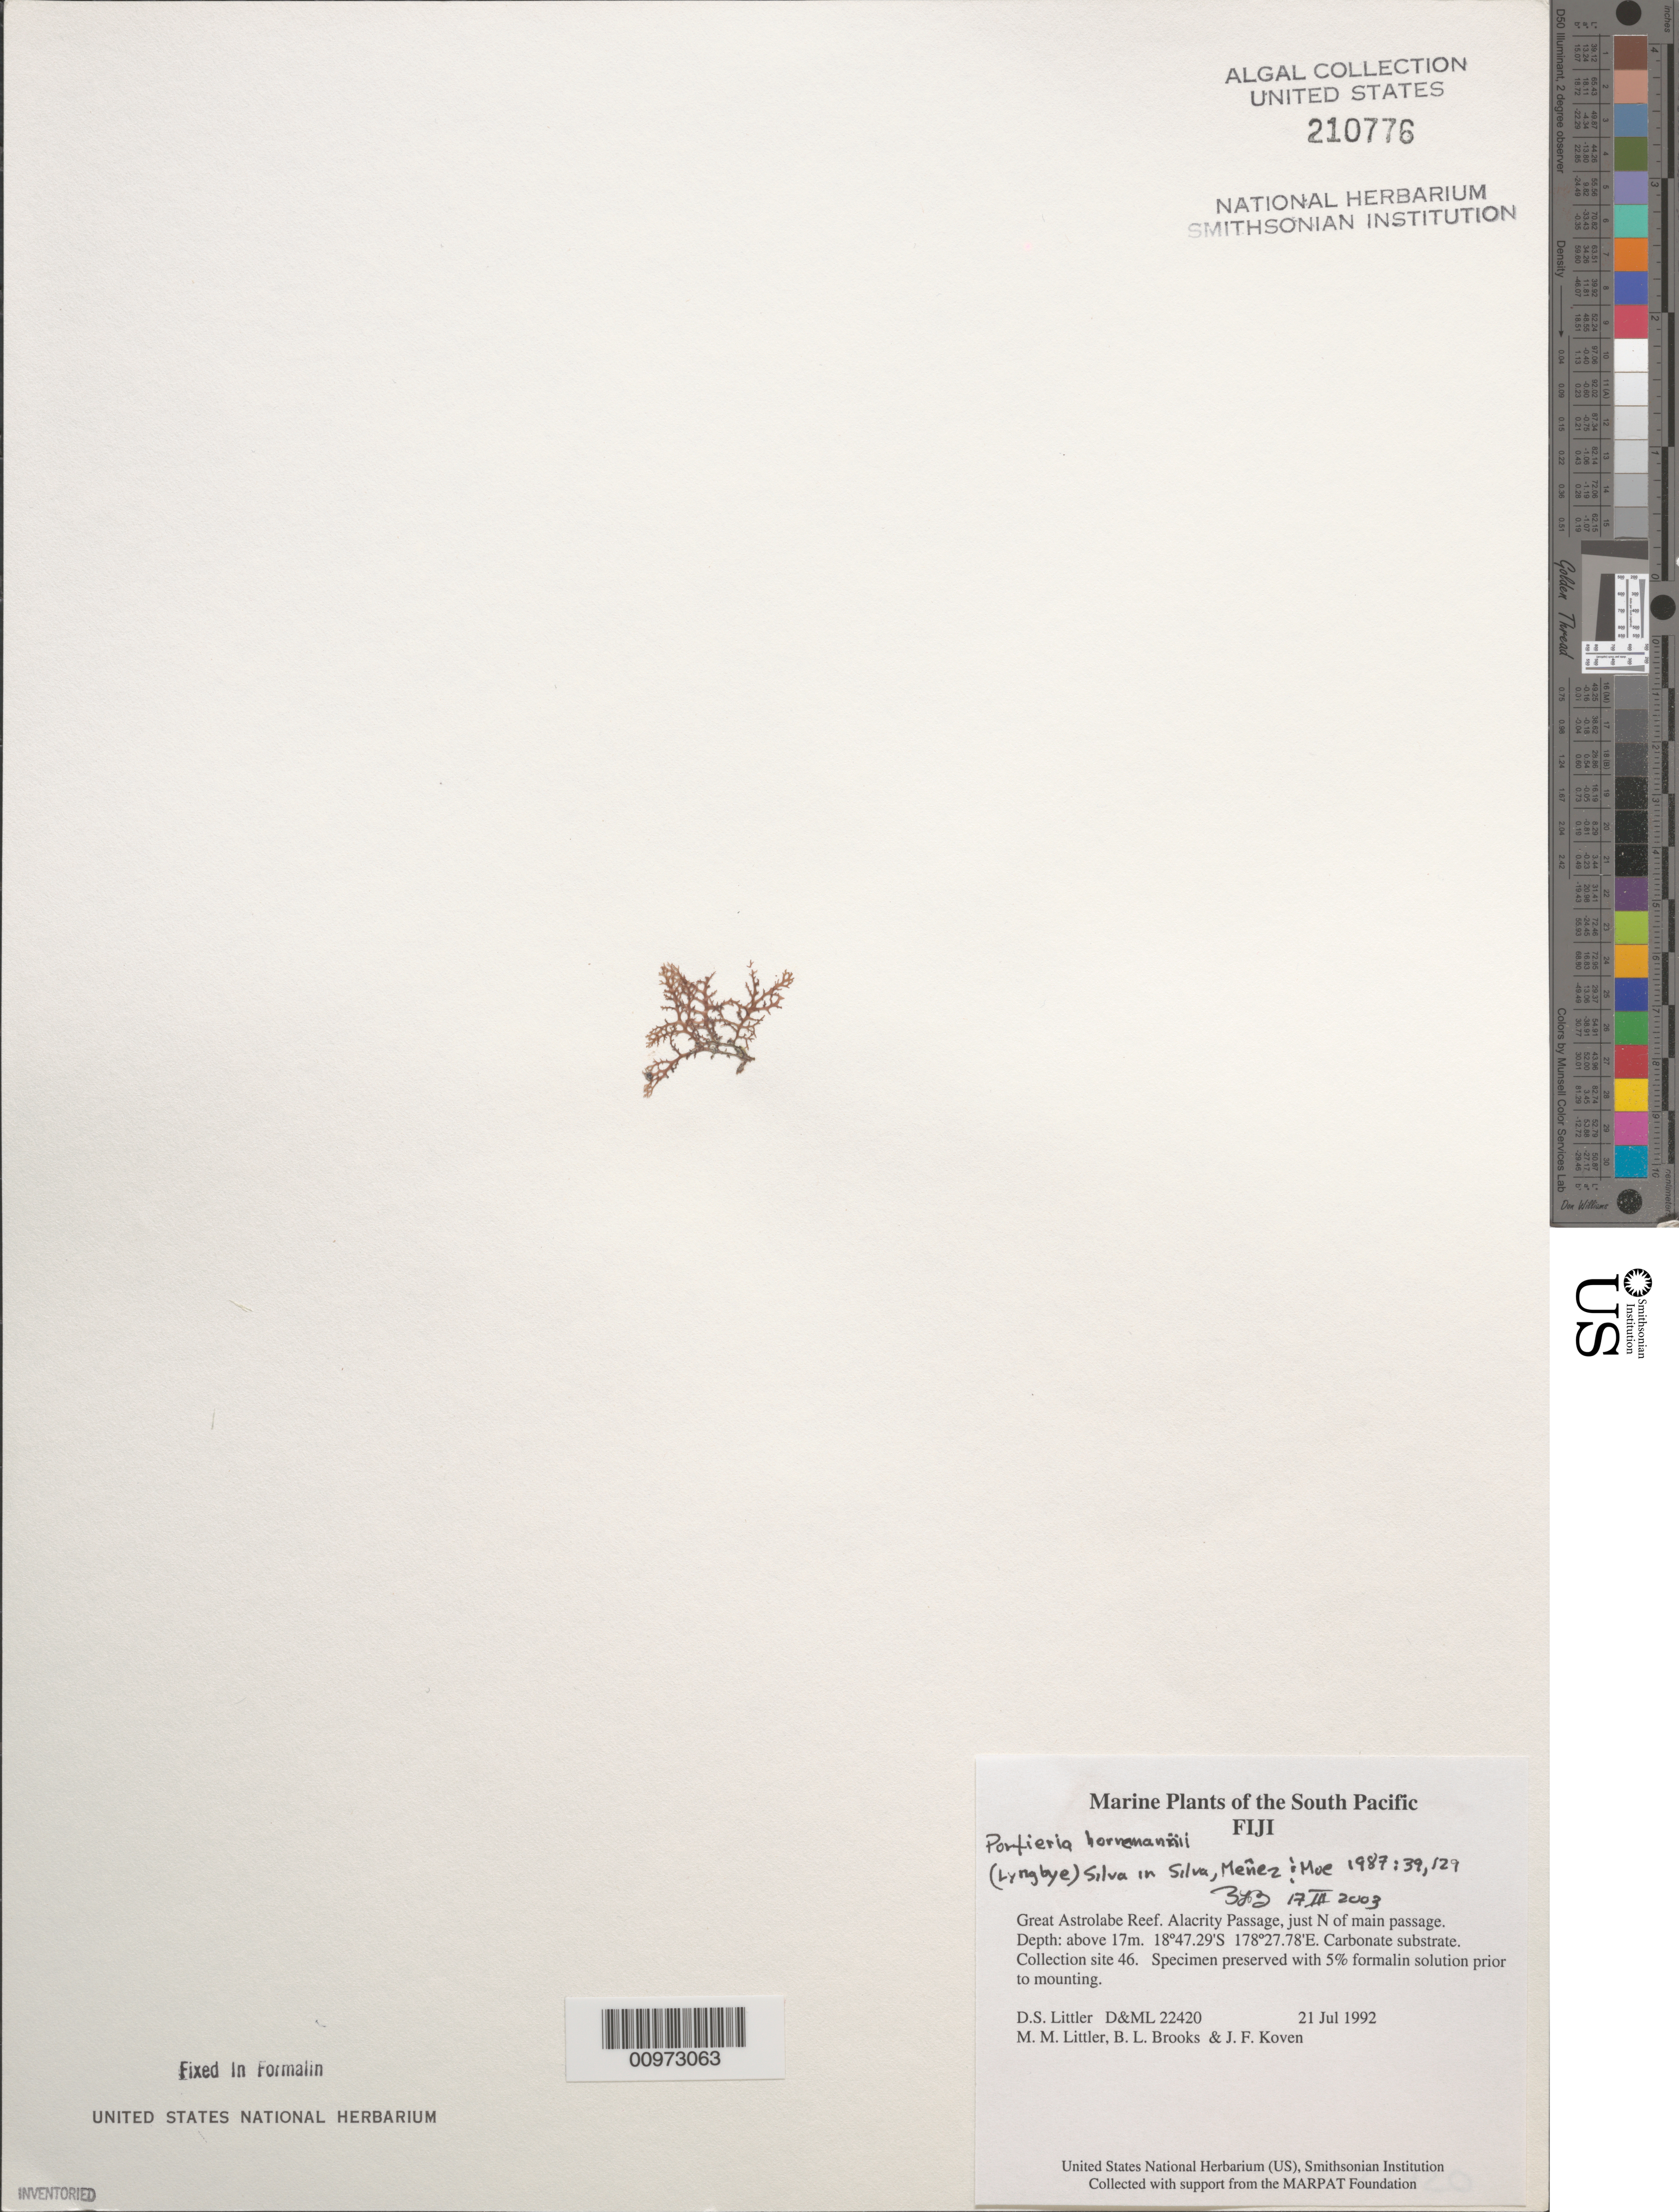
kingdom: Plantae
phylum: Rhodophyta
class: Florideophyceae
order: Gigartinales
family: Rhizophyllidaceae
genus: Portieria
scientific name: Portieria hornemannii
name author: (Lyngbye) P.C. Silva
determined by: Brooks, B. L., (BOT), Smithsonian Institution - National Museum of Natural History (UNITED STATES)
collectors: D. S. Littler, M. M. Littler, B. Brooks & J. Koven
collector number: D&ML 22420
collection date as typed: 21 Jul 1992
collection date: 1992-07-21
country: Fiji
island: Great Astrolabe Reef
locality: Great Astrolabe Reef, Alacrity Passage, just north of main passage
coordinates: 18 47.29'S, 178 27.78'E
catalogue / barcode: US 210776